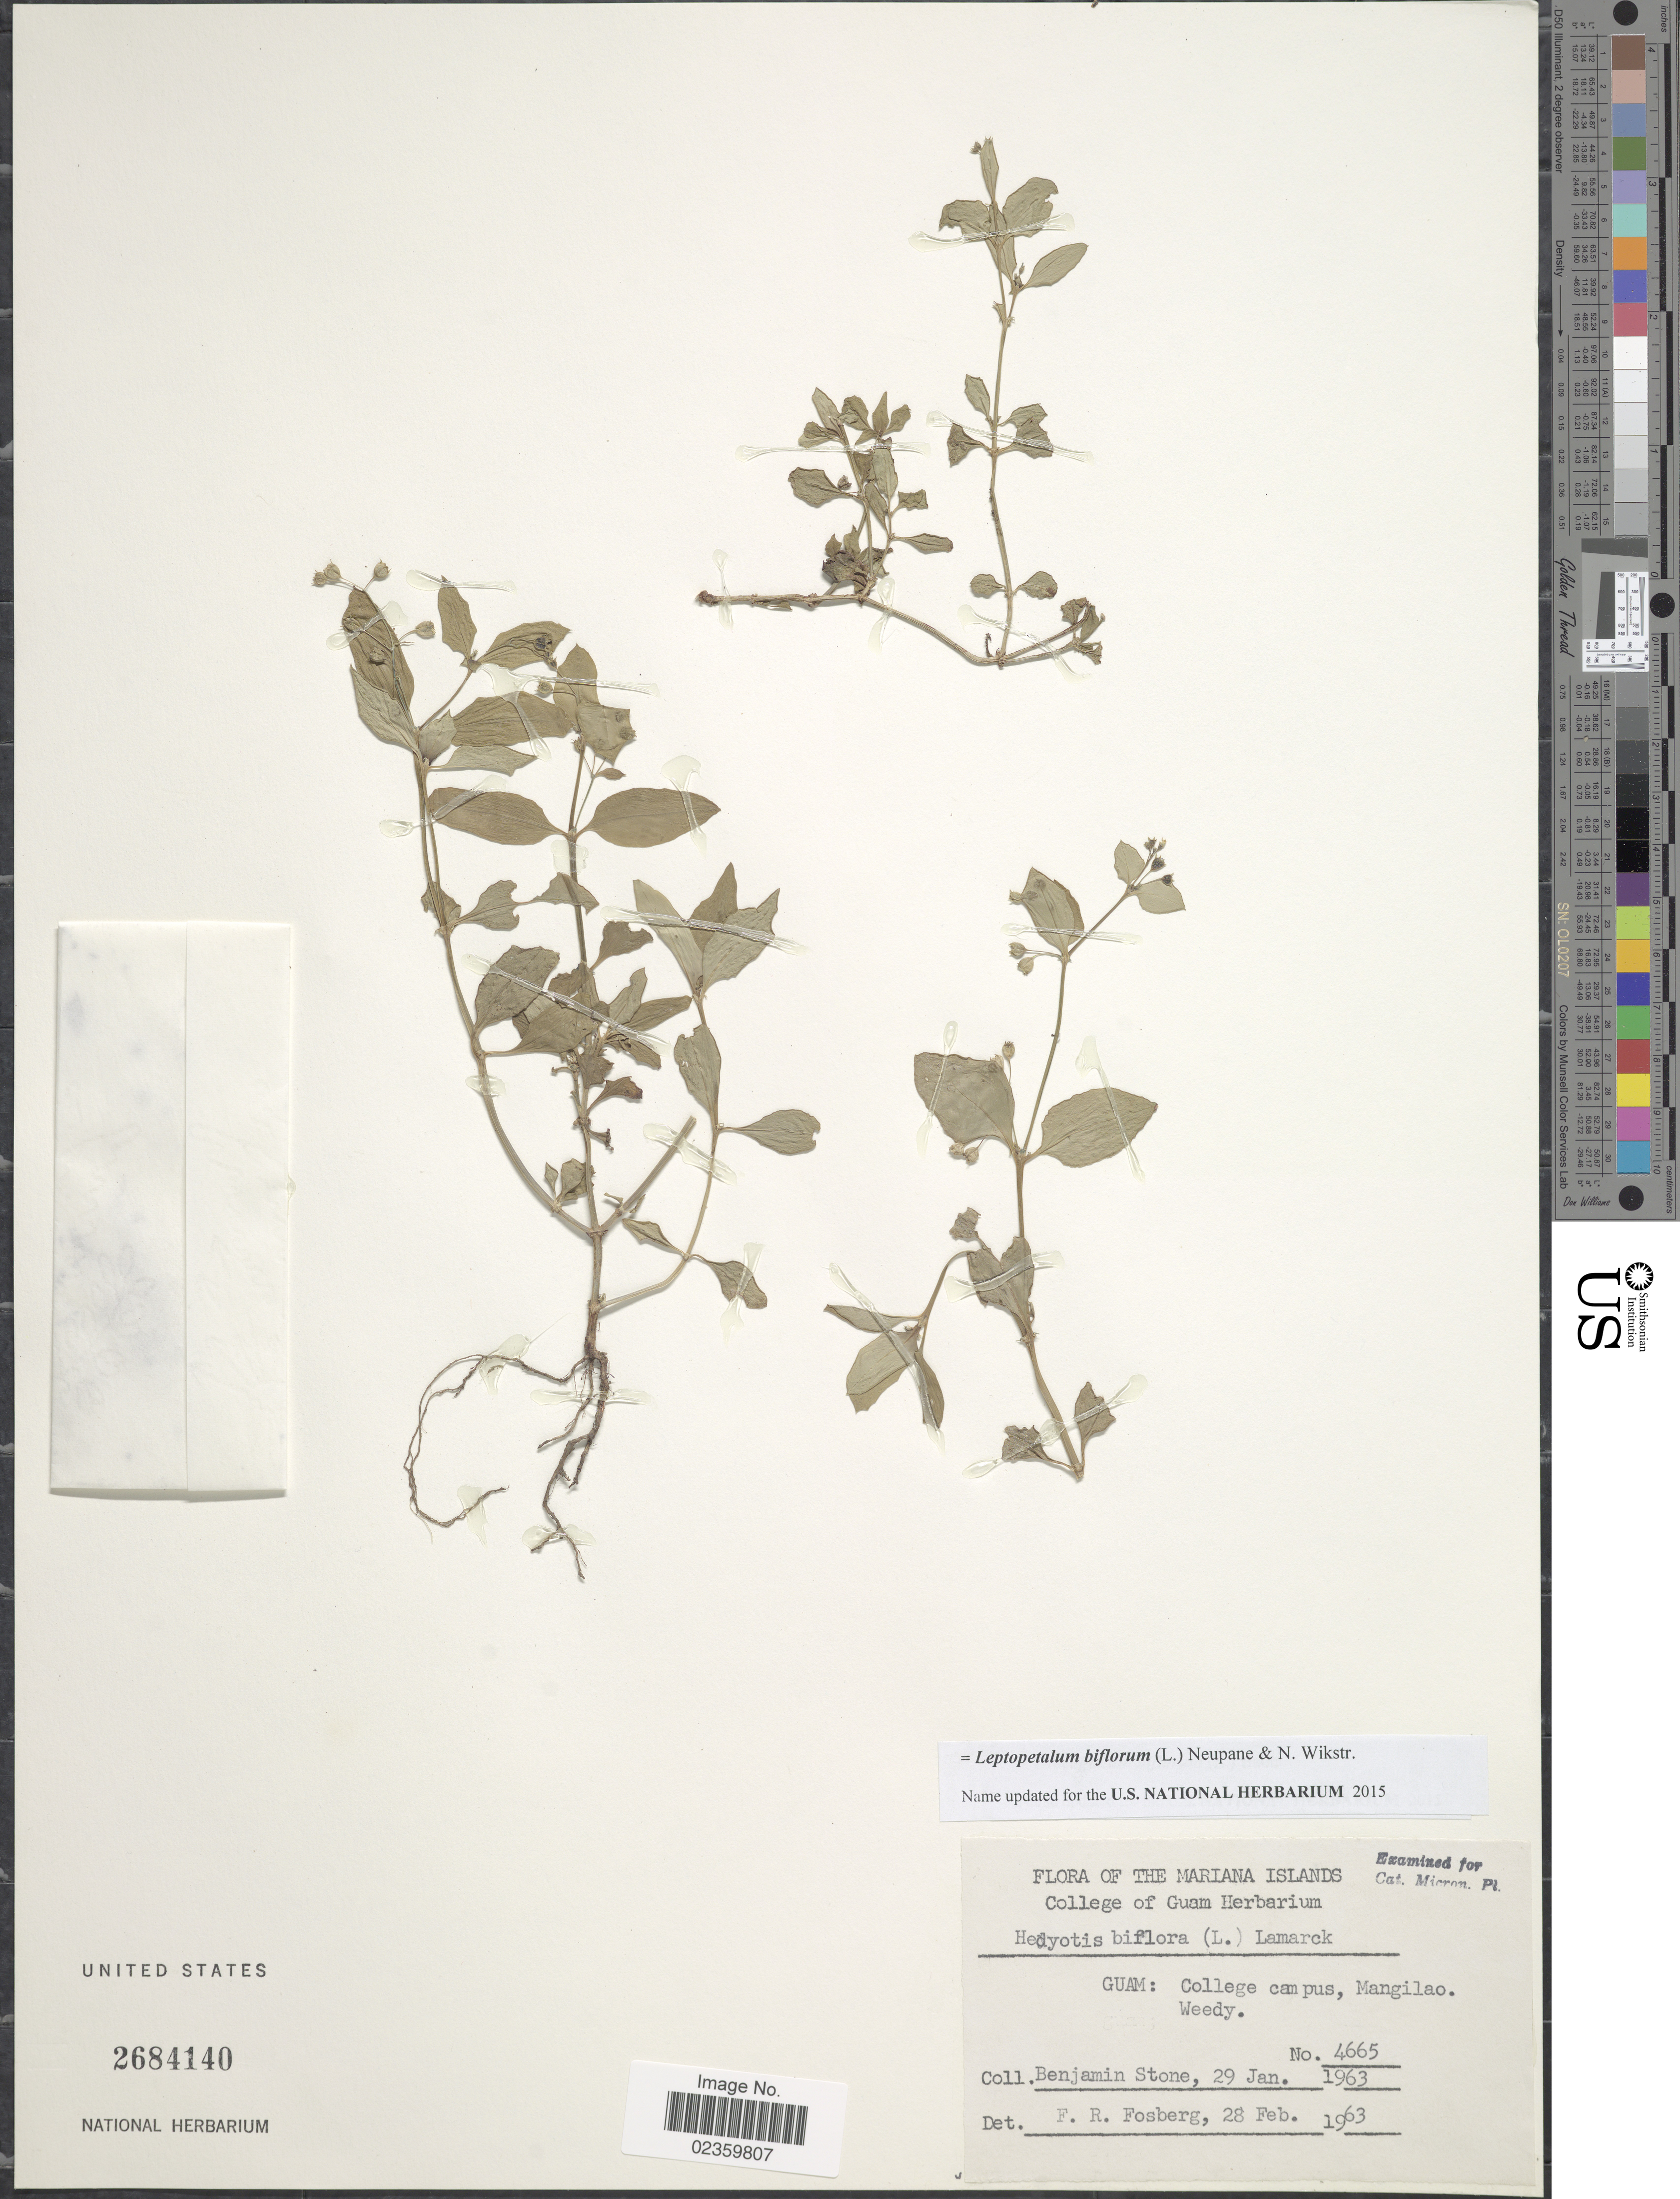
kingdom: Plantae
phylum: Tracheophyta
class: Magnoliopsida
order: Gentianales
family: Rubiaceae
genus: Leptopetalum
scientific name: Leptopetalum biflorum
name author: (L.) Neupane & N. Wikstr.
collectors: B. C. Stone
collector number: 4665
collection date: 1963-01-29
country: Guam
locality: The Mariana Islands, College campus, Mangilao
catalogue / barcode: US 2684140